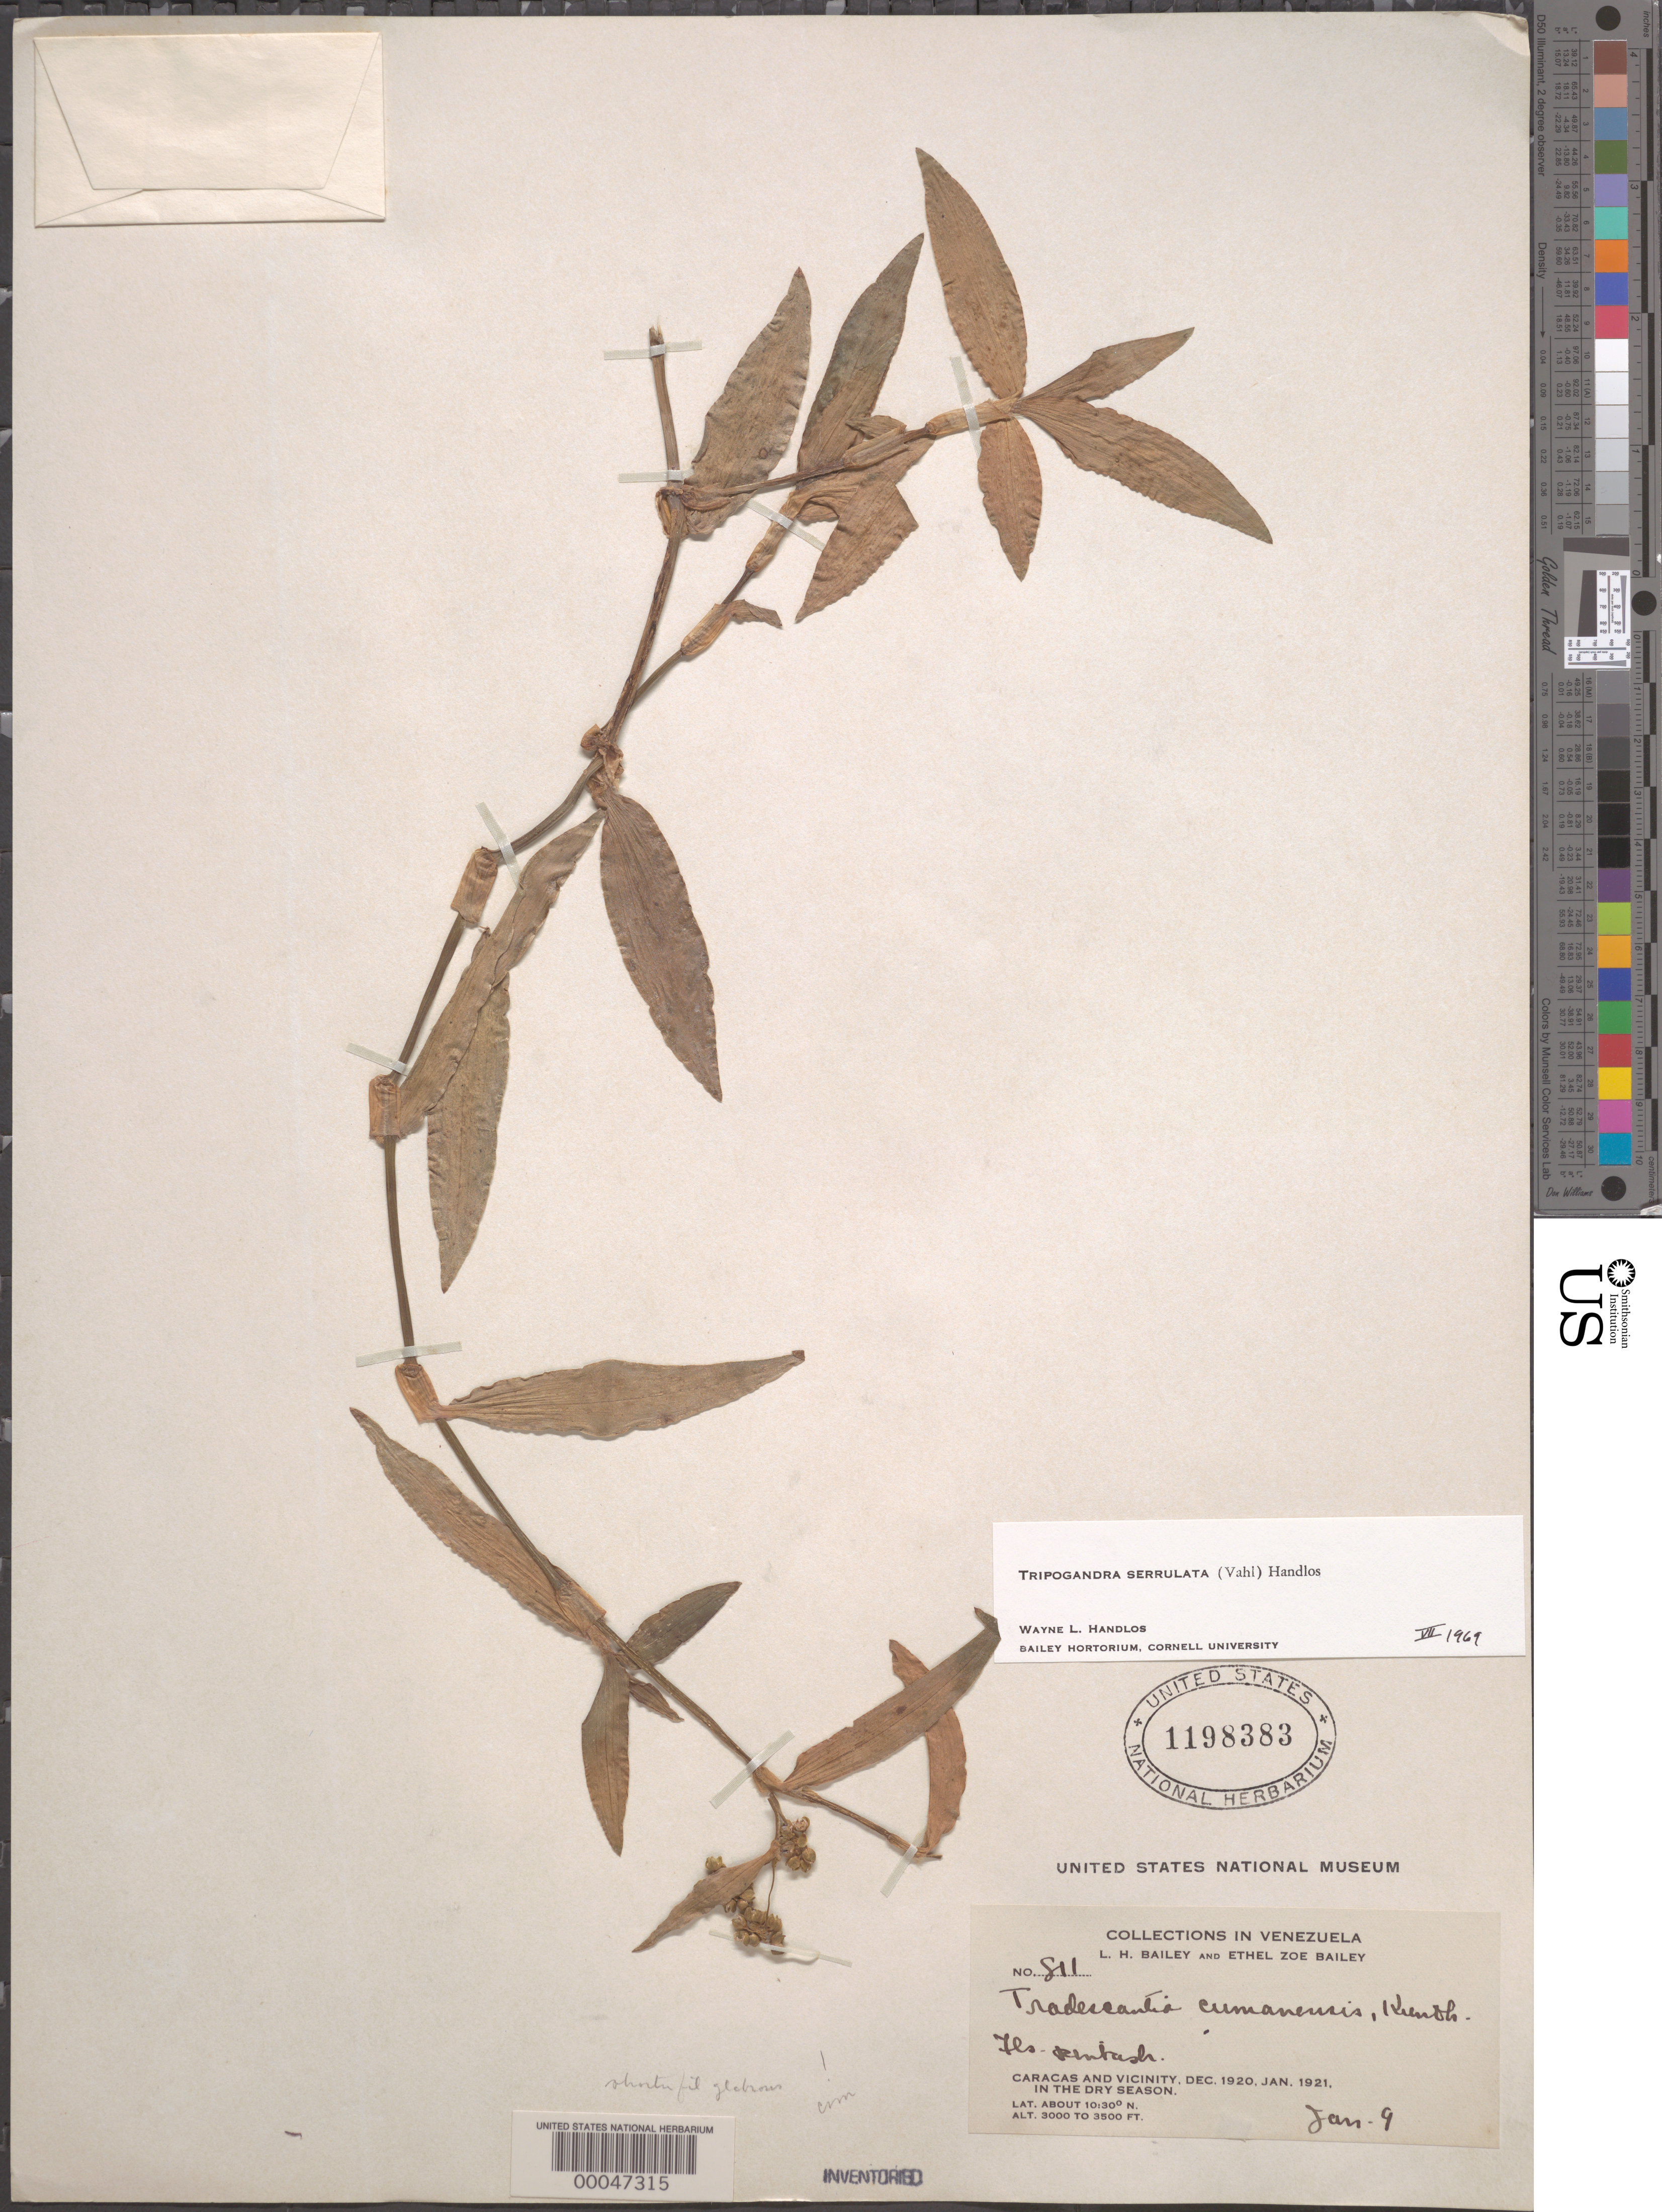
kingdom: Plantae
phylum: Tracheophyta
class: Liliopsida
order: Commelinales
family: Commelinaceae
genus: Tripogandra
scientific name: Tripogandra serrulata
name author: (Vahl) Handlos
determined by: Handlos, W. L.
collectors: L. H. Bailey & E. Z. Bailey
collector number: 811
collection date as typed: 09 Jan 1921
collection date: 1921-01-09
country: Venezuela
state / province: Distrito Federal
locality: Caracas and vicinity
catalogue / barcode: US 1198383